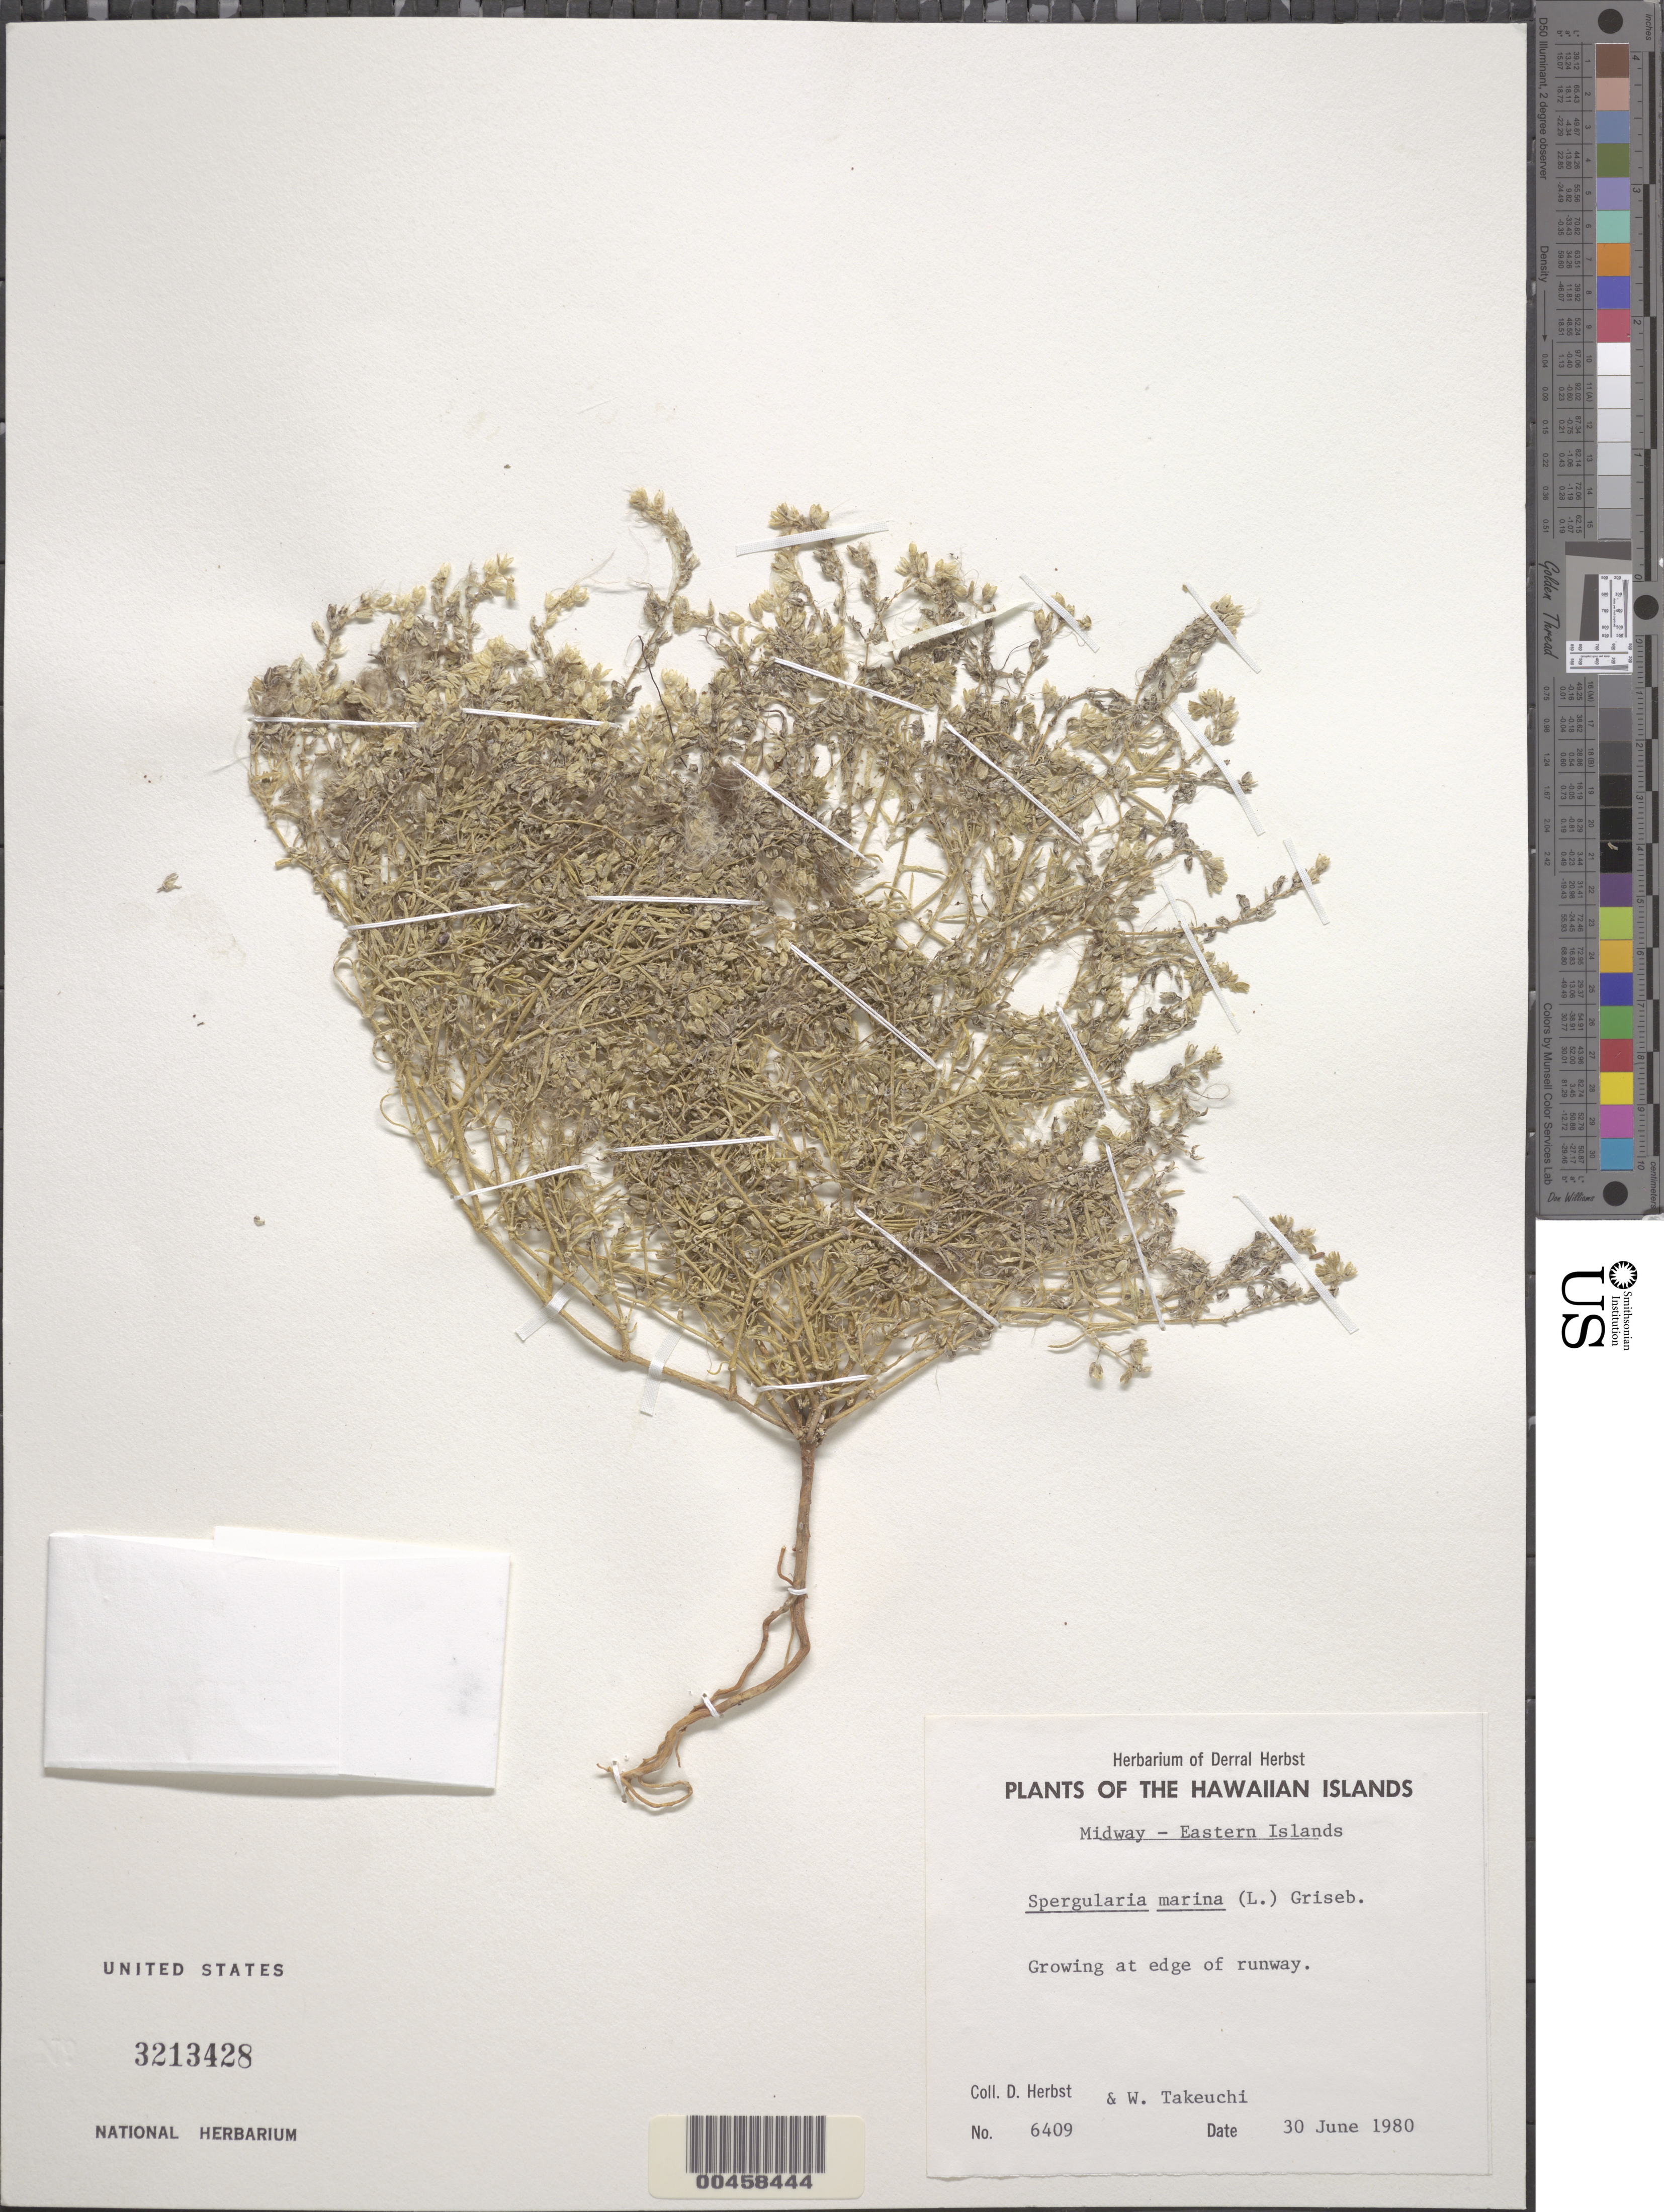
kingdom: Plantae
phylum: Tracheophyta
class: Magnoliopsida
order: Caryophyllales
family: Caryophyllaceae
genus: Spergularia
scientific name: Spergularia marina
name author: (L.) Griseb.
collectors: D. R. Herbst & W. N. Takeuchi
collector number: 6409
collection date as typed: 30 Jun 1980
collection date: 1980-06-30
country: U.S. Administered Pacific Islands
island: Midway Atoll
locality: At edge of runway, Eastern Islet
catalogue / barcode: US 3213428